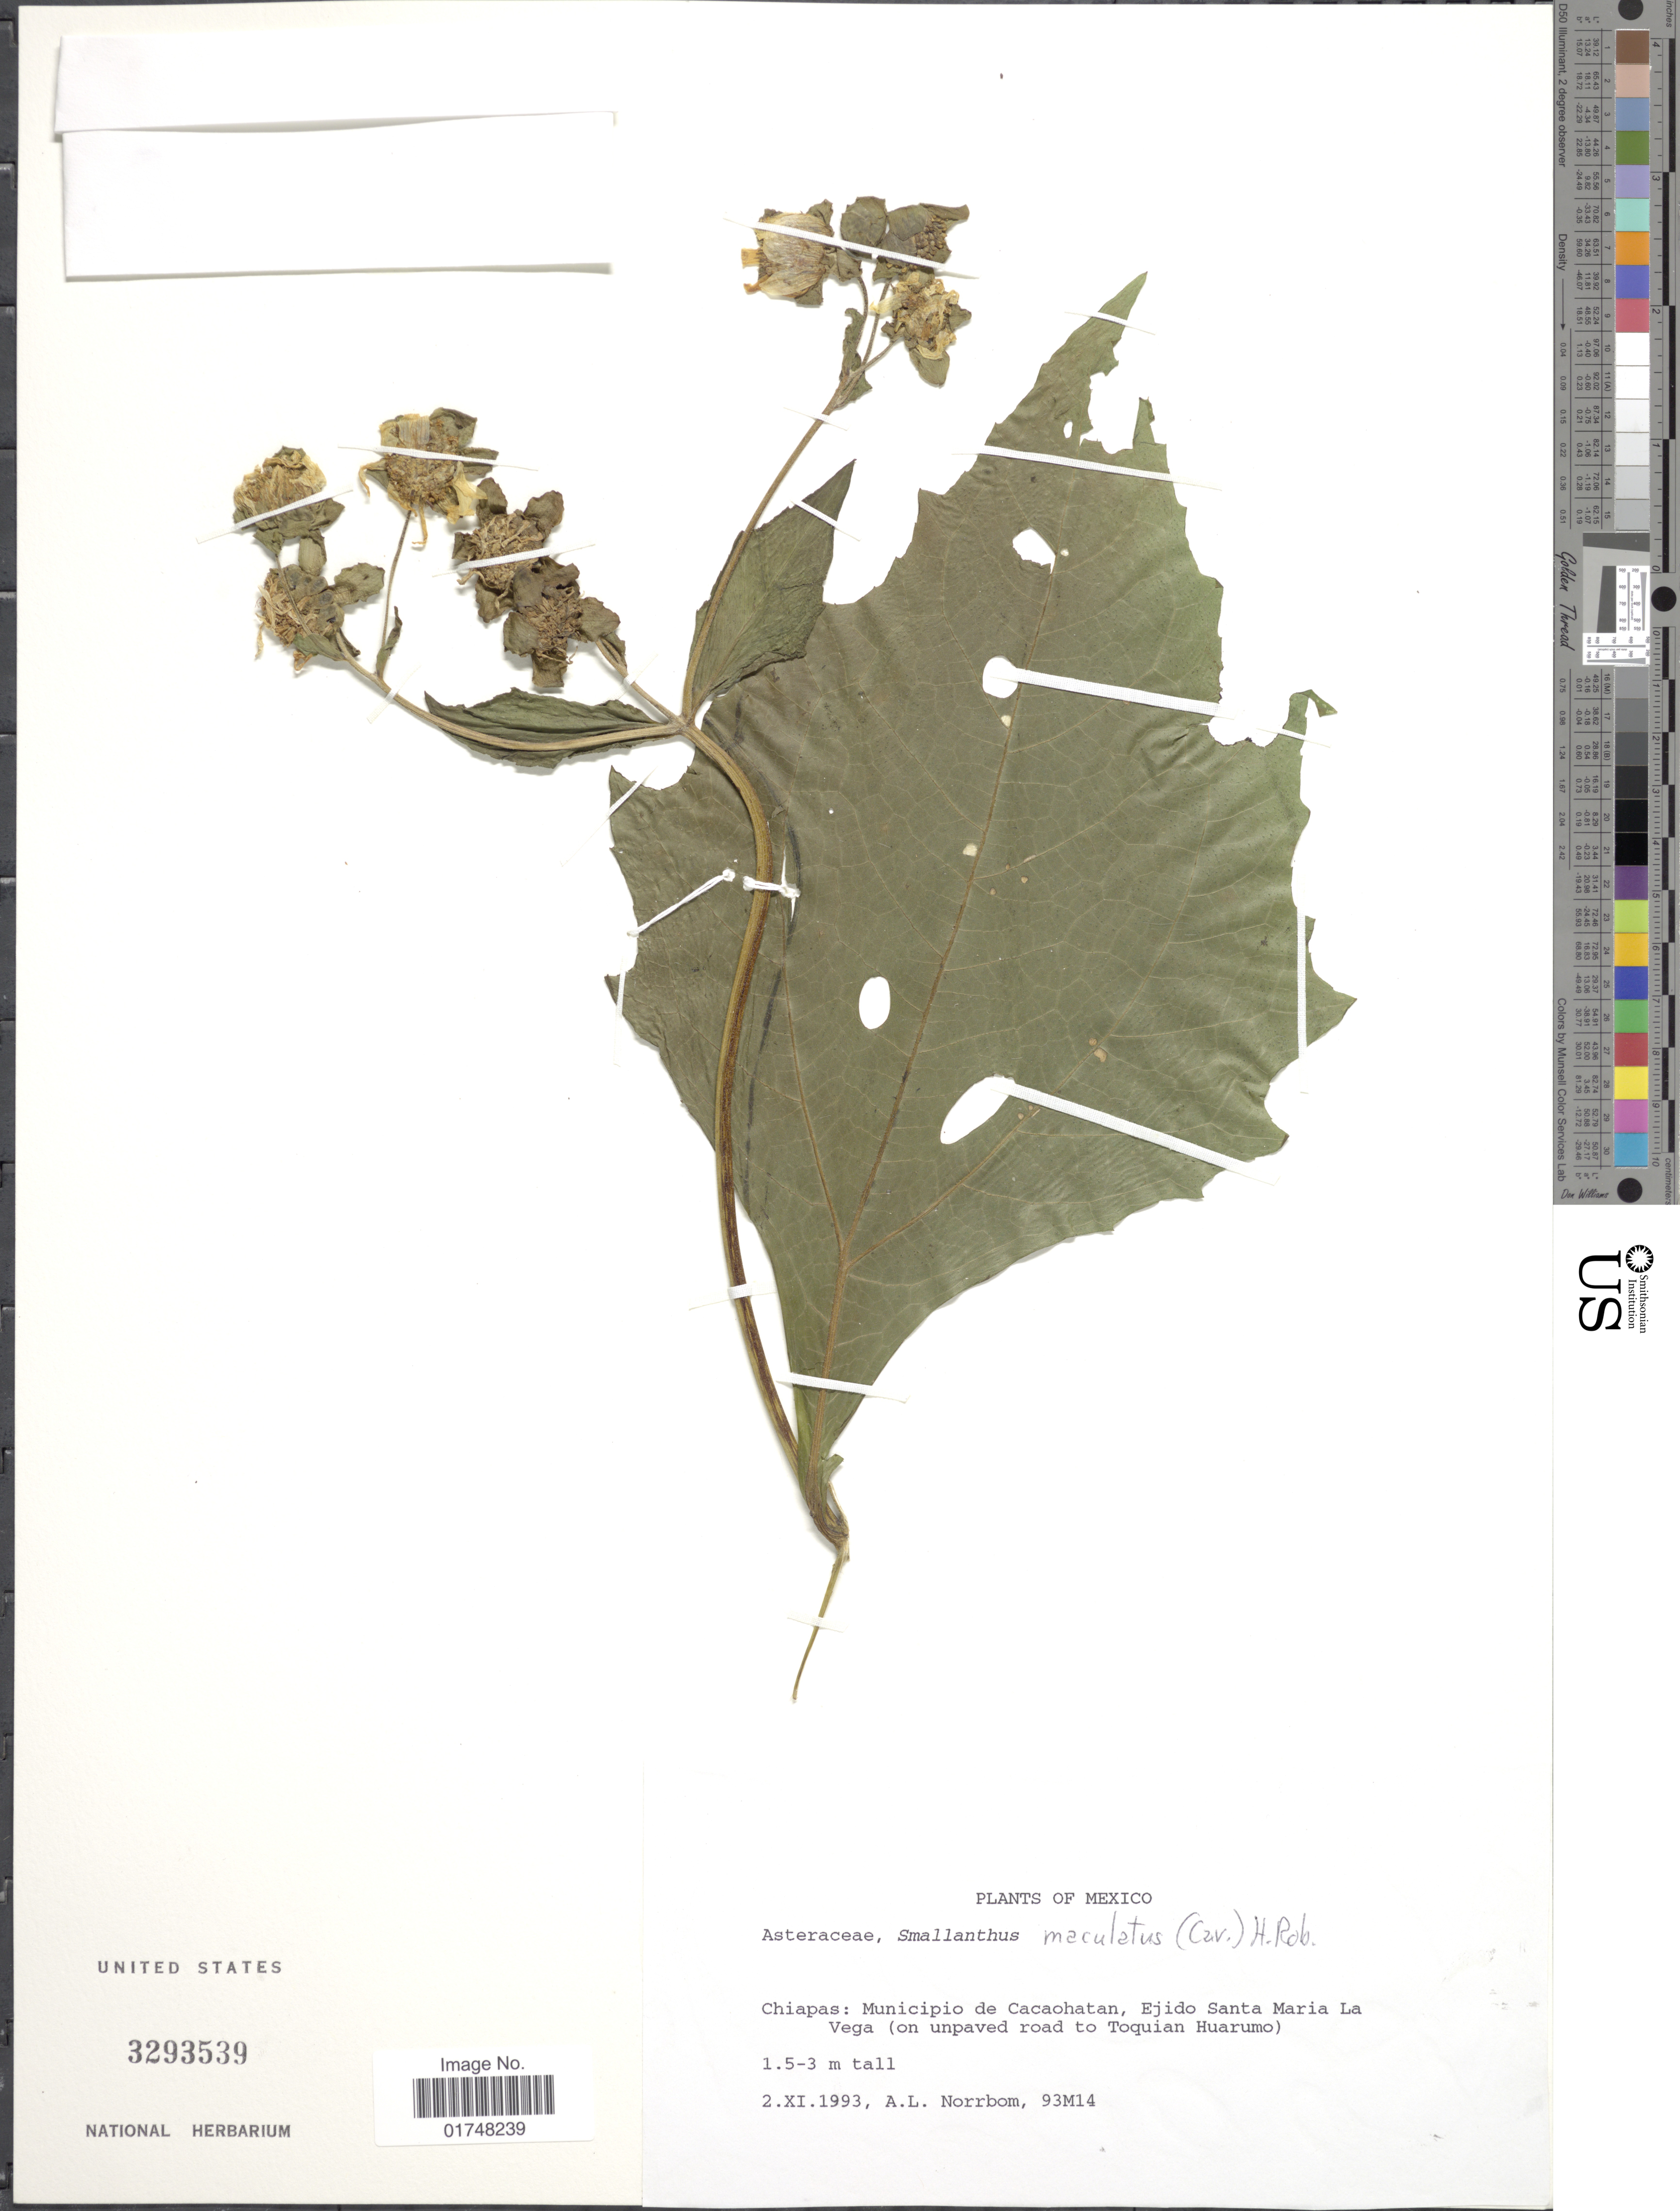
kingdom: Plantae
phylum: Tracheophyta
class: Magnoliopsida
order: Asterales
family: Asteraceae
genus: Smallanthus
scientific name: Smallanthus maculatus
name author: (Cav.) H. Rob.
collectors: A. L. Norrbom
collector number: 93M14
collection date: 1993-11-02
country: Mexico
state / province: Chiapas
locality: Municipio de Cacaohatan, Ejido Santa Maria La Vega (on unpaved road to Toquian Huarumo)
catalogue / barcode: US 3293539